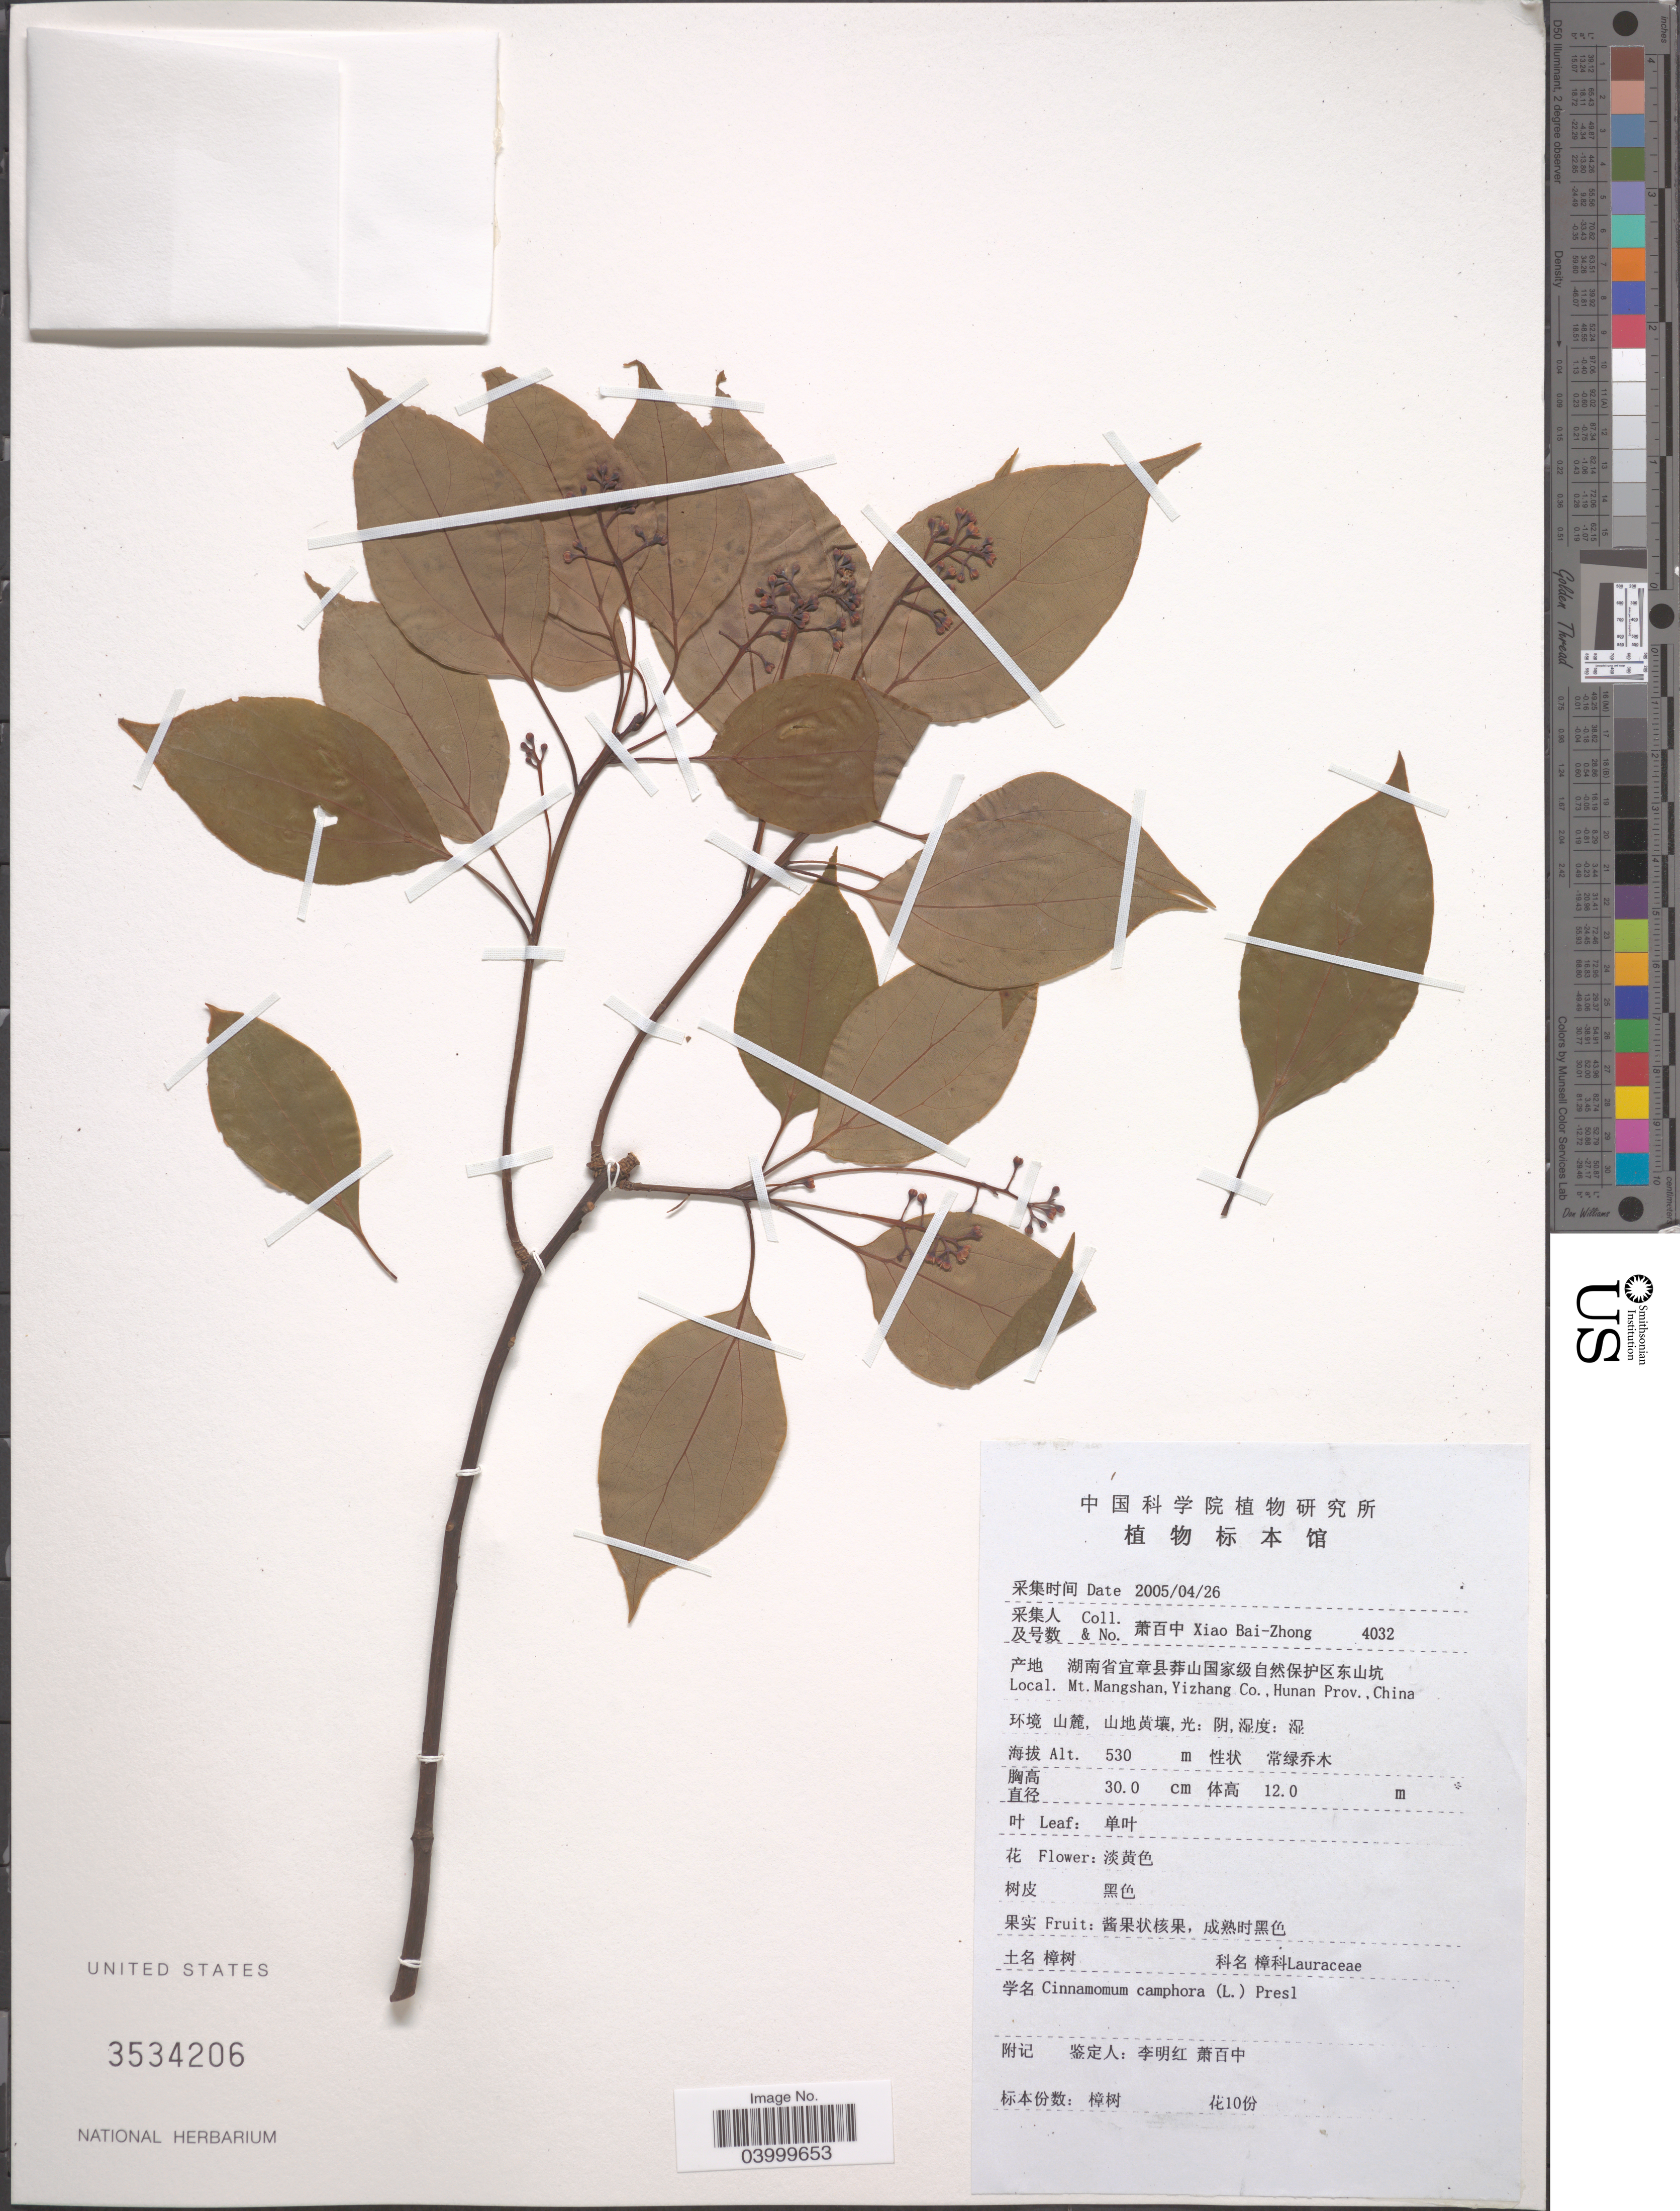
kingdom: Plantae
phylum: Tracheophyta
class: Magnoliopsida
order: Laurales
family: Lauraceae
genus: Cinnamomum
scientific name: Cinnamomum camphora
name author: (L.) J. Presl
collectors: B. Z. Xiao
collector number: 4032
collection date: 2005-04-26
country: China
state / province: Hunan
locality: Mt. Mangshan, Yizhang Co.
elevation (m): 530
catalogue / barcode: US 3534206